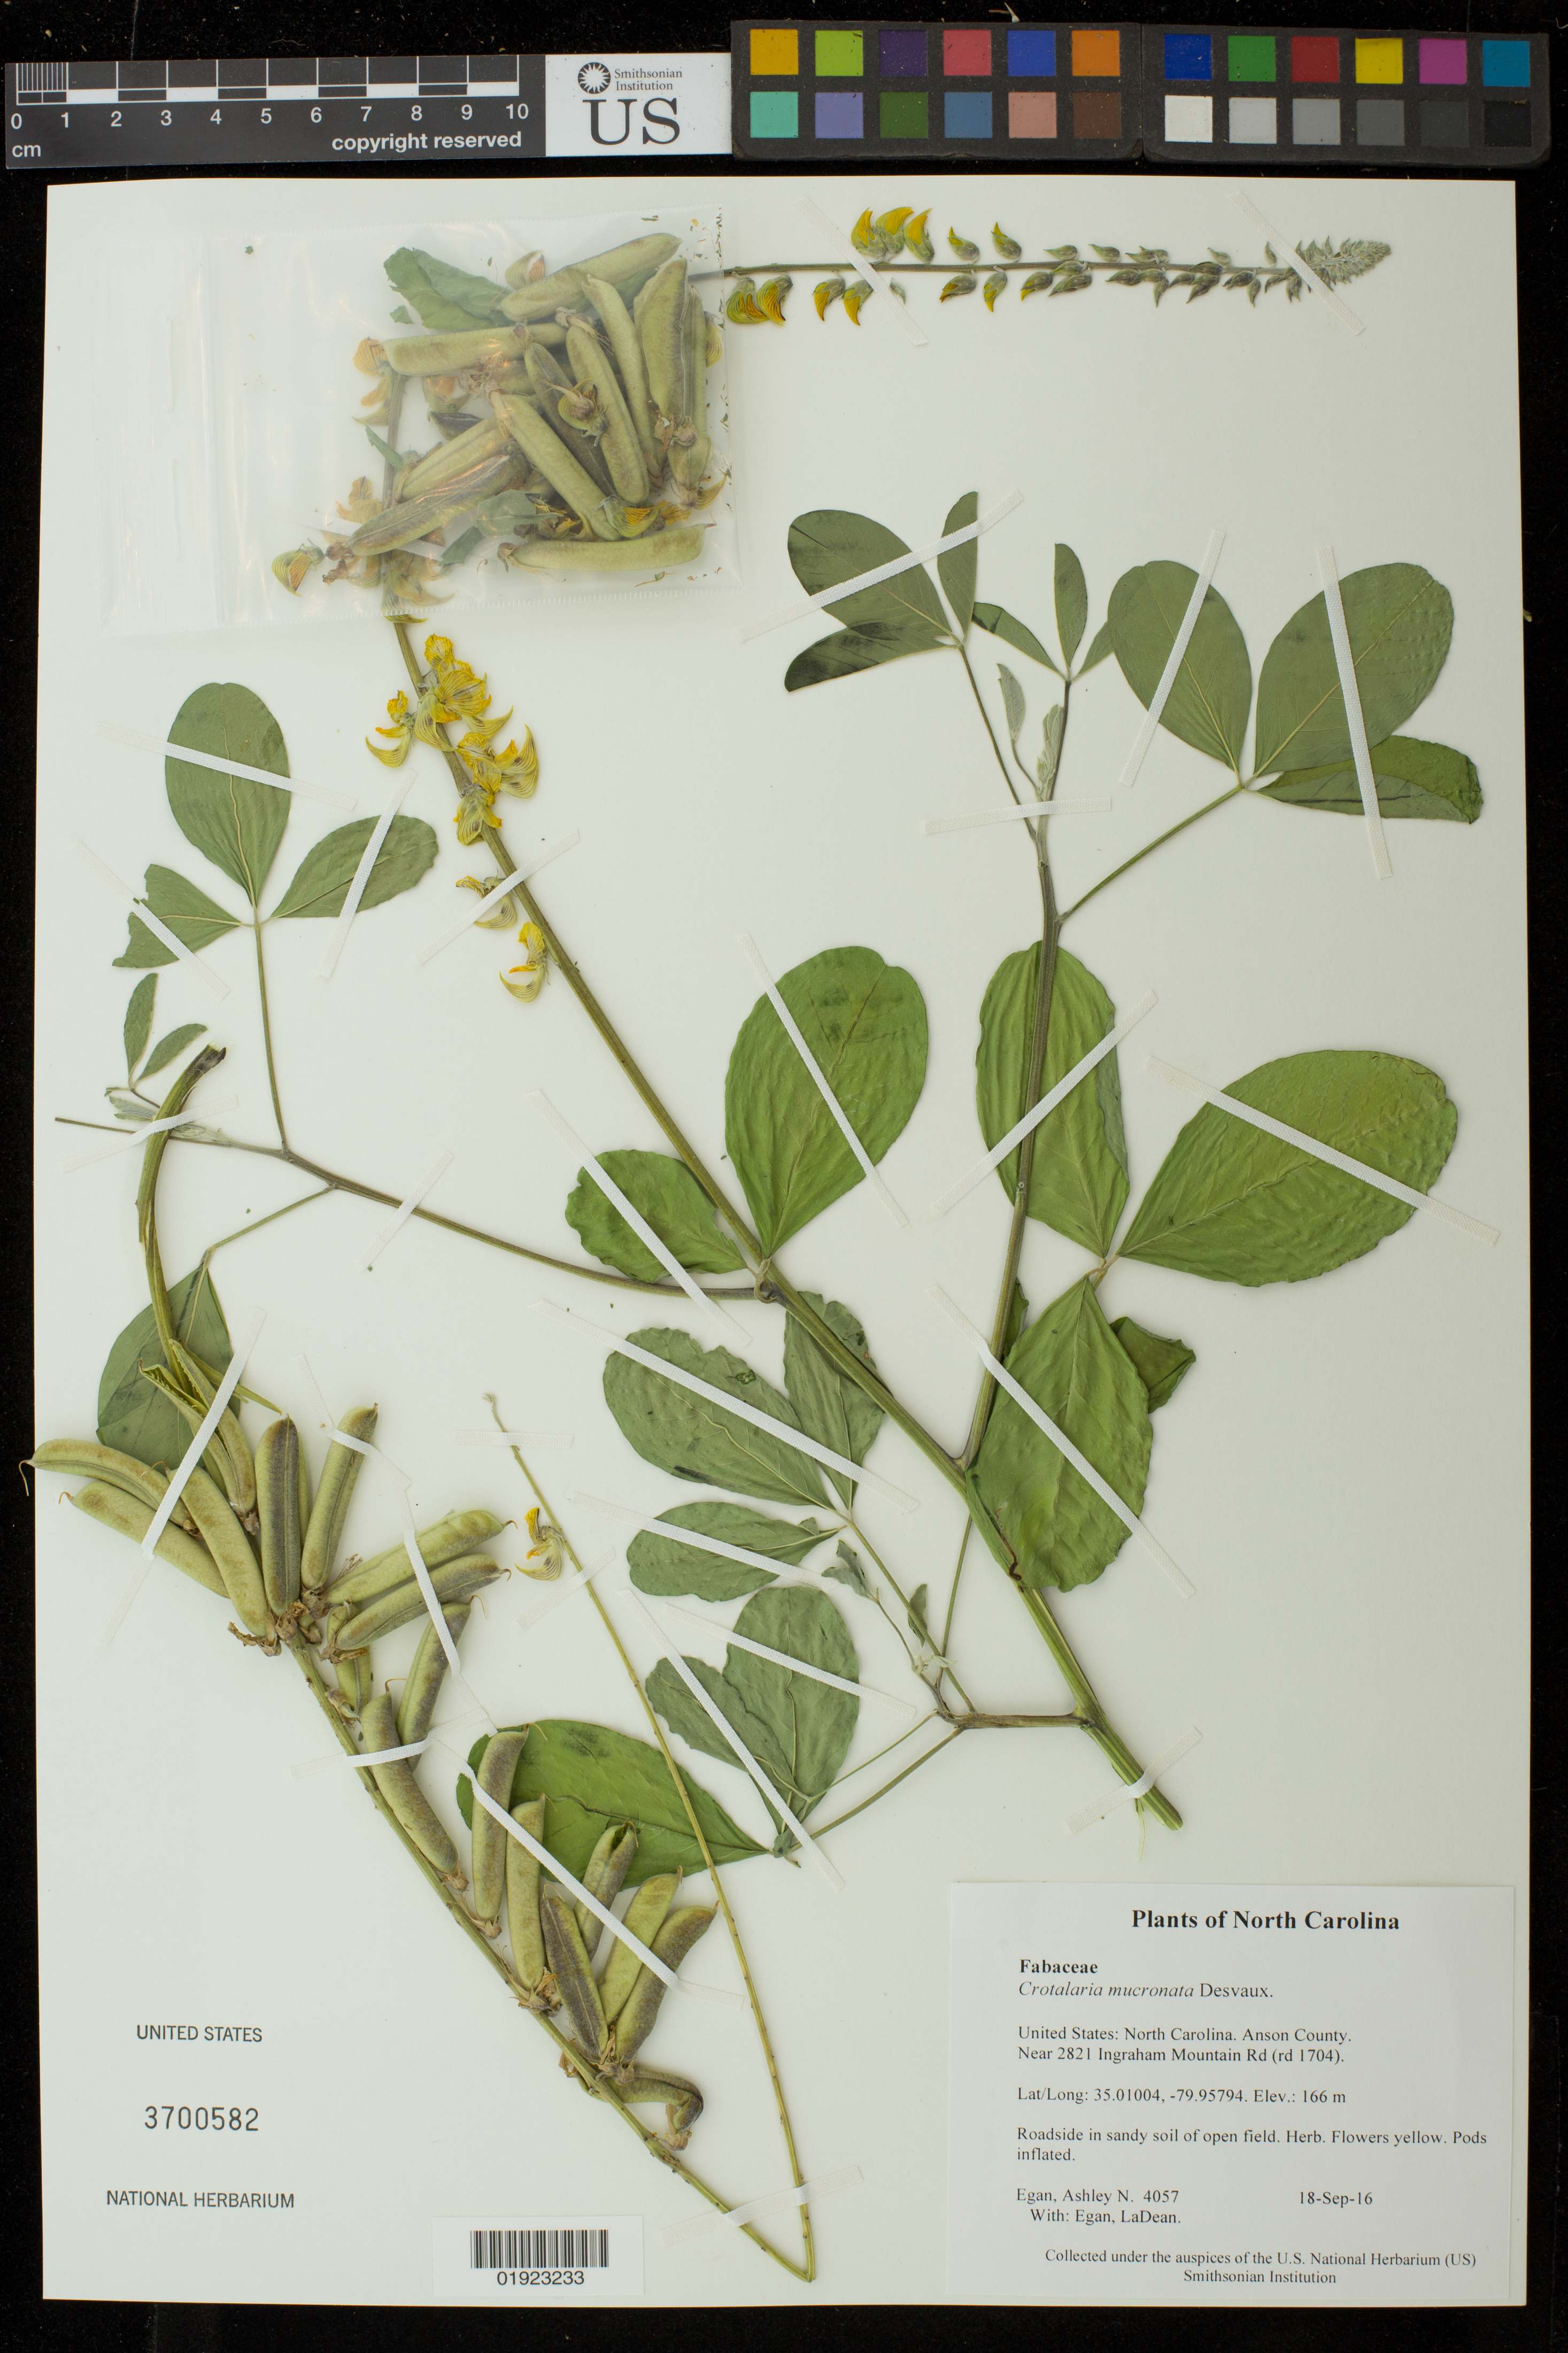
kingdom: Plantae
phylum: Tracheophyta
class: Magnoliopsida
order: Fabales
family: Fabaceae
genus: Crotalaria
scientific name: Crotalaria mucronata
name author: Desv.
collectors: A. N. Egan & L. Egan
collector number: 4057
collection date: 2016-09-18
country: United States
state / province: North Carolina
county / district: Anson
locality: Near 2821 Ingraham Mountain Rd (rd 1704).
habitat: Roadside in sandy soil of open field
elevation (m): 51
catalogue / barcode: US 3700582